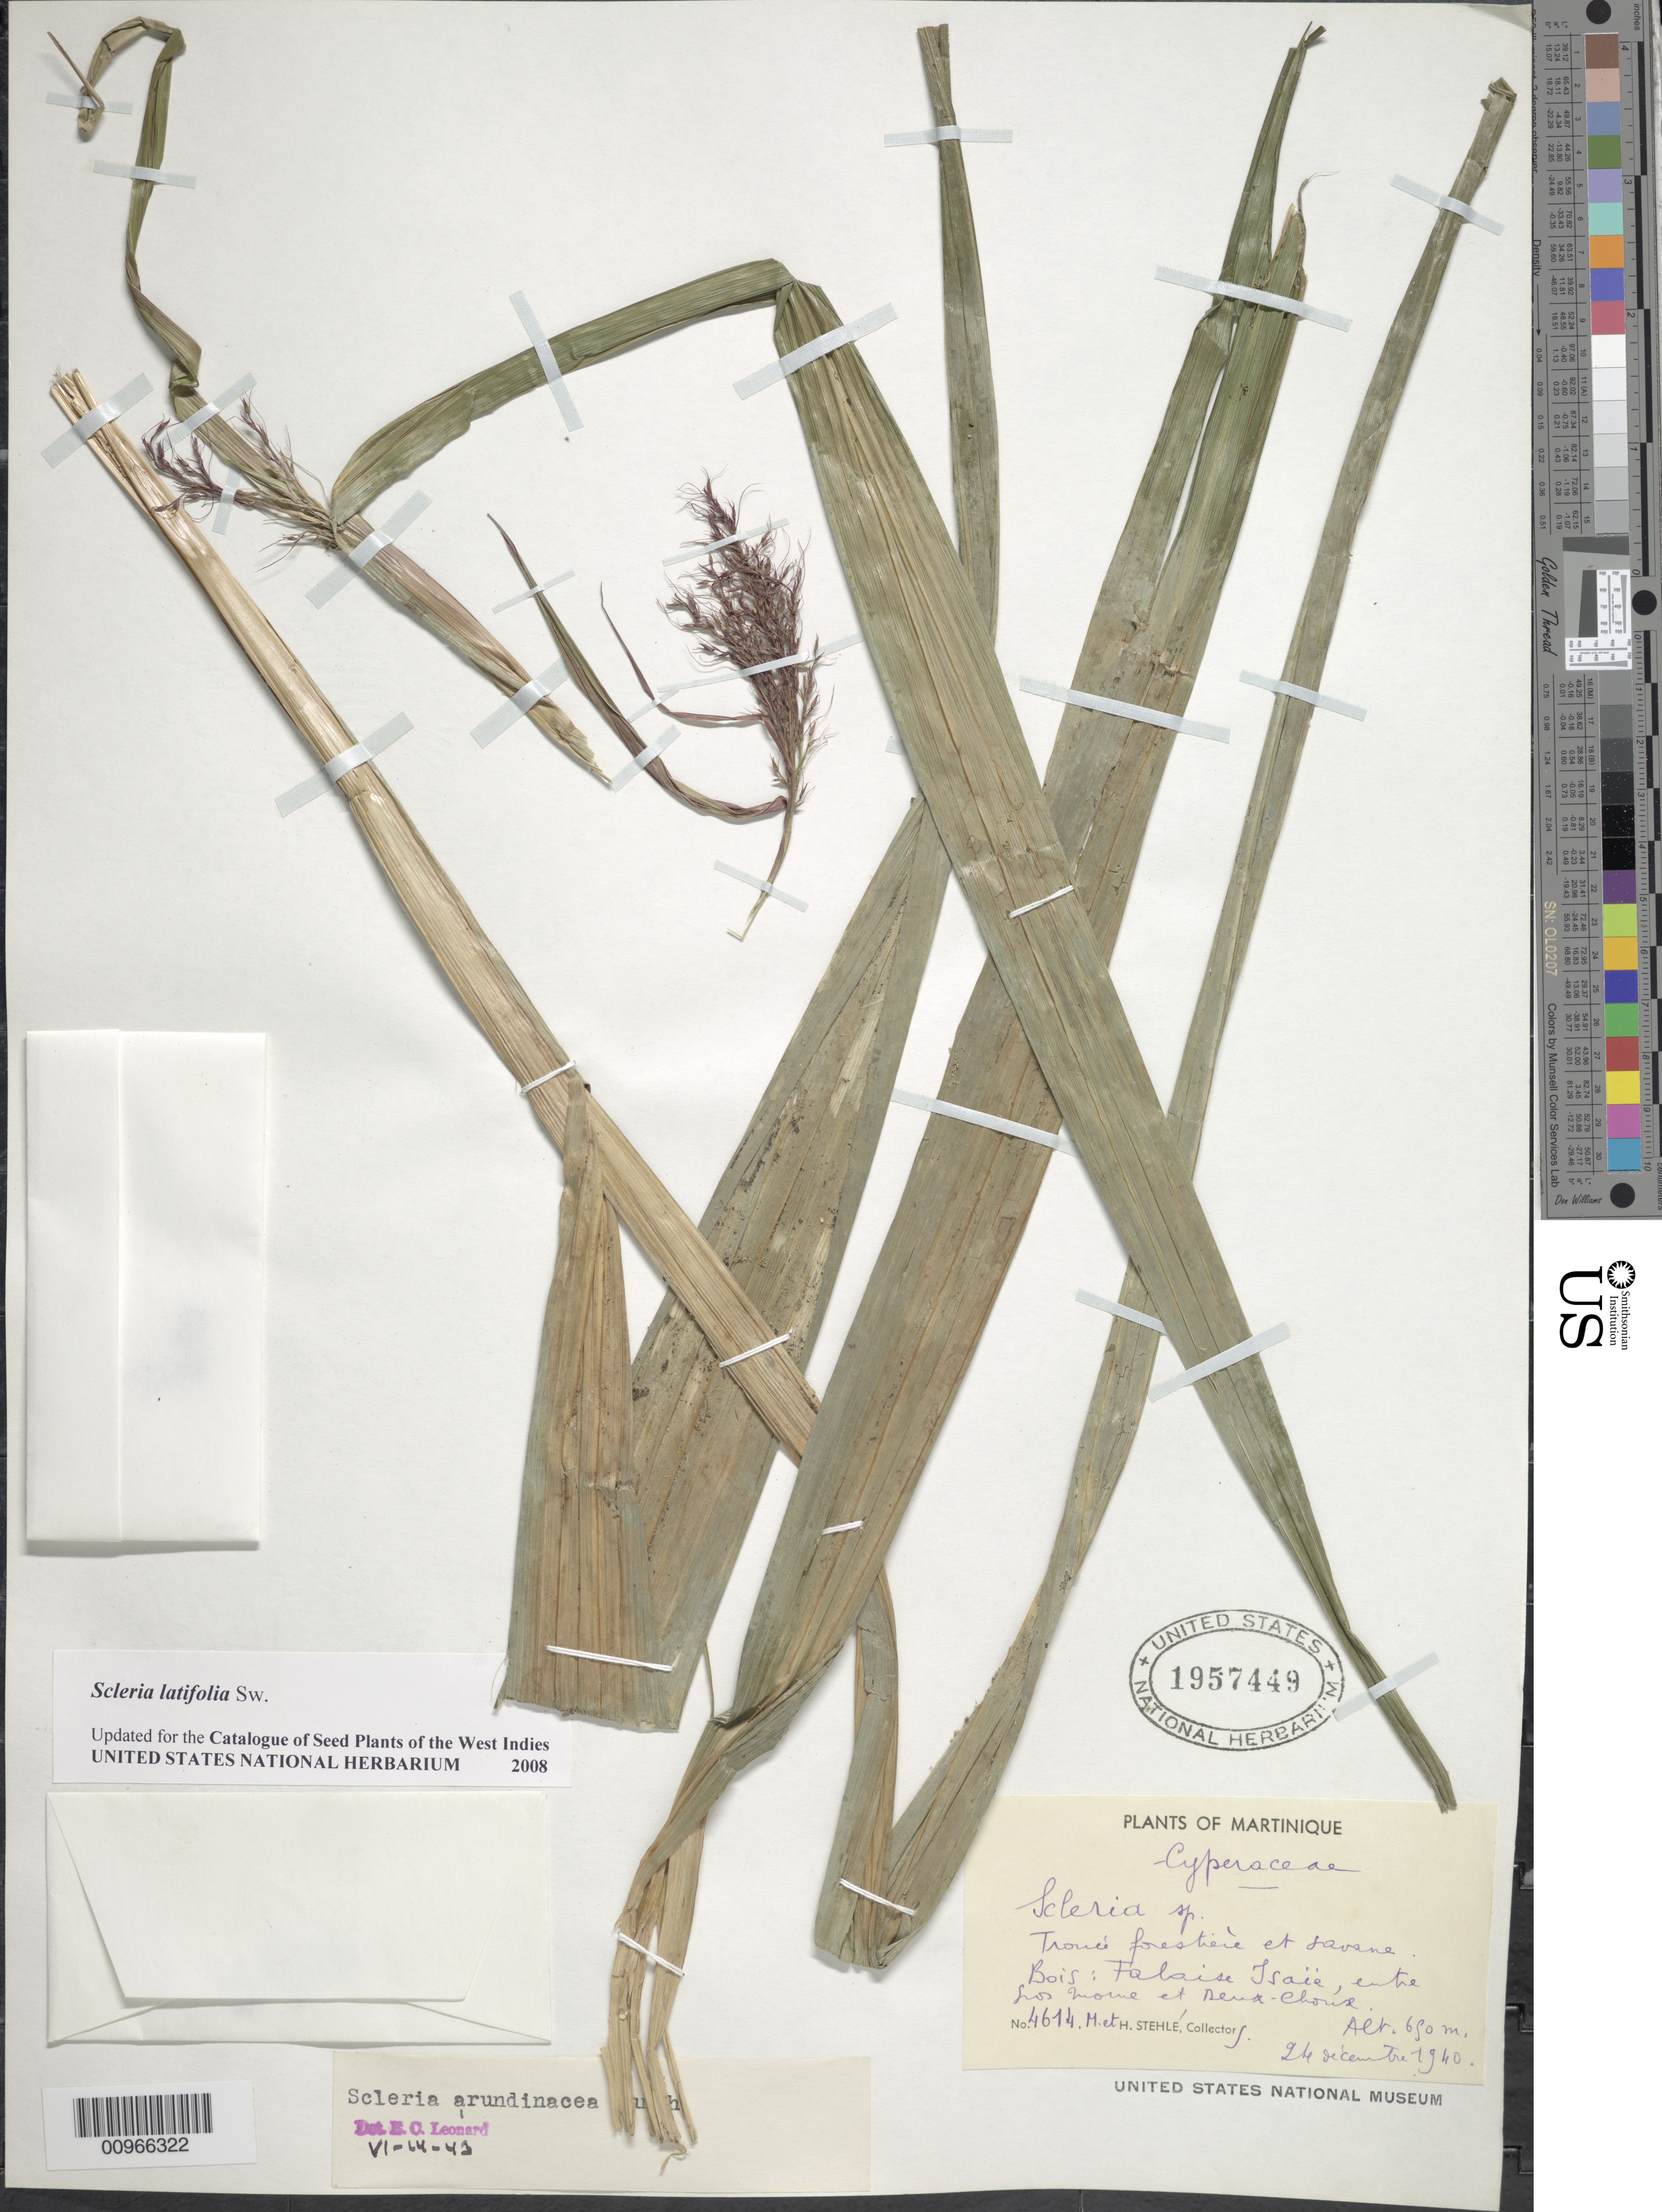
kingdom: Plantae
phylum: Tracheophyta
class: Liliopsida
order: Poales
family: Cyperaceae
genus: Scleria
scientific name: Scleria latifolia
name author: Sw.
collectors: H. Stehlé & M. Stehlé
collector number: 4614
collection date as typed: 24 Dec 1940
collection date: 1940-12-24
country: Martinique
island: Martinique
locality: Bois "Falaise Tsaii", entre Trois Morne et "Neux Chouse"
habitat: Troueé forestière et savane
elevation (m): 650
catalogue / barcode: US 1957449